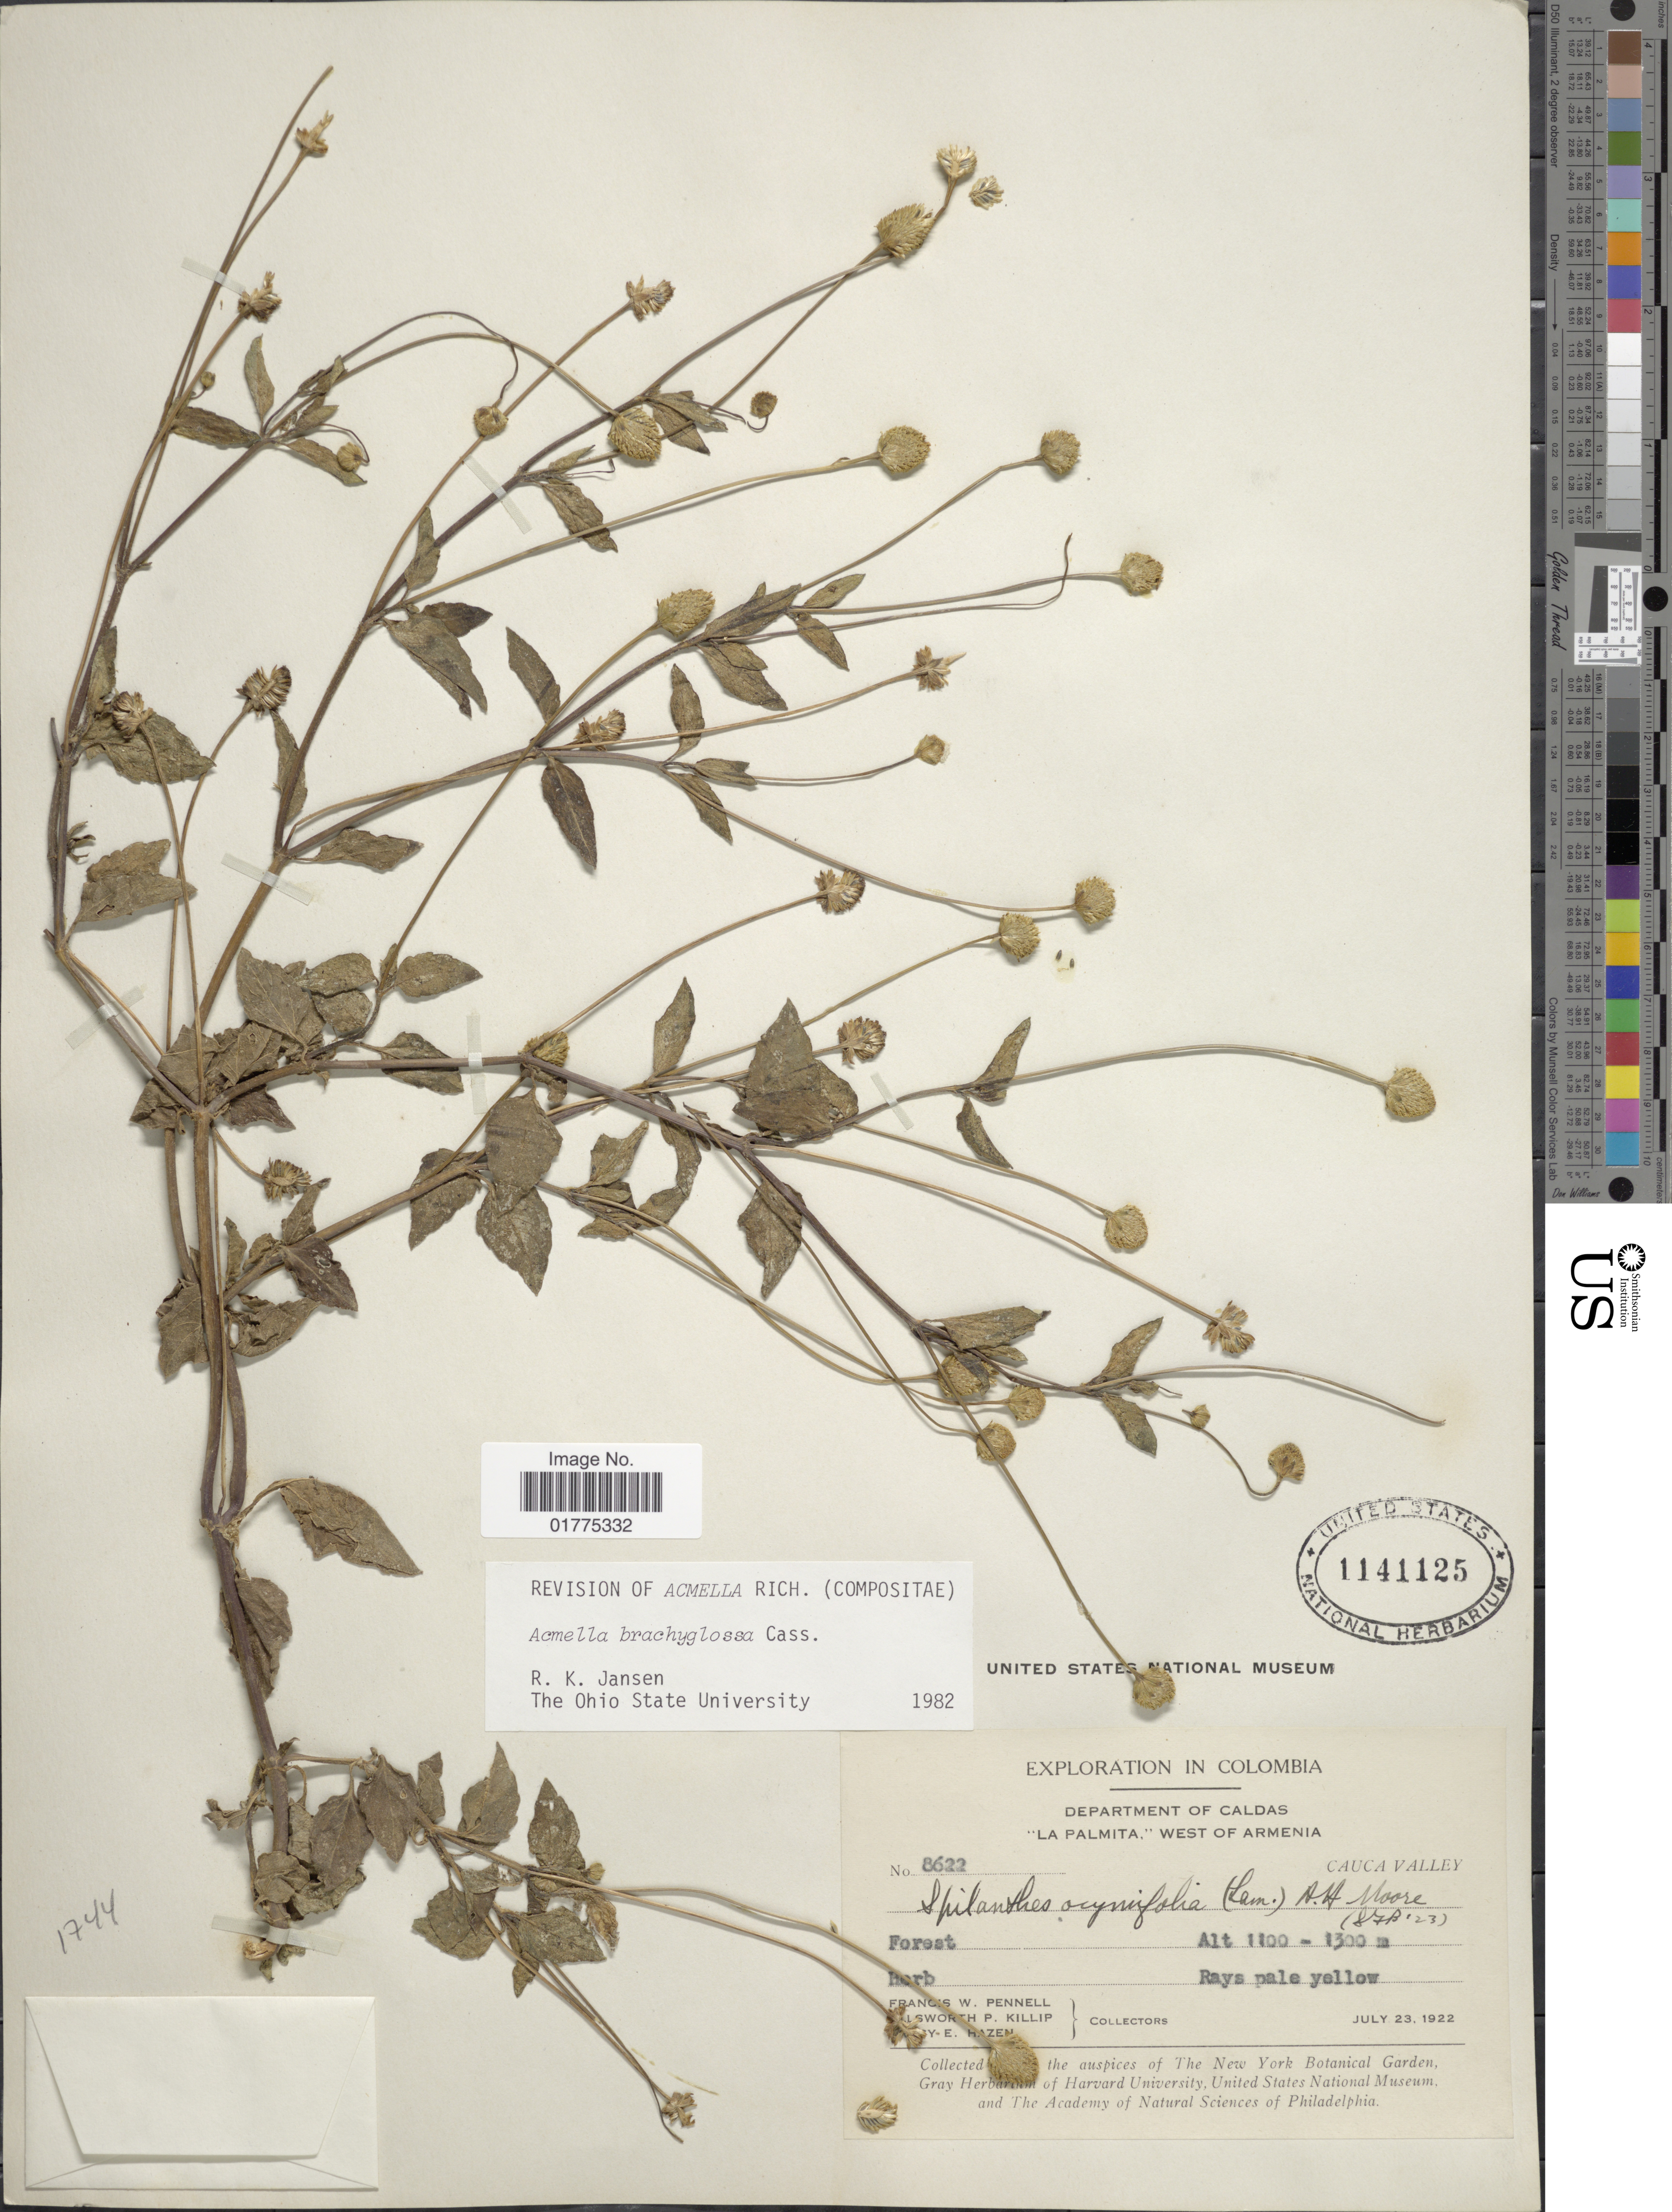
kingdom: Plantae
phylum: Tracheophyta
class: Magnoliopsida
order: Asterales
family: Asteraceae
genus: Acmella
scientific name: Acmella brachyglossa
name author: Cass.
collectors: F. W. Pennell, E. P. Killip & E. Hazen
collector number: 8622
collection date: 1922-07-23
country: Colombia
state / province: Caldas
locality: Department of Caldas, "La Palmita" West of Armenia, Cauca Valley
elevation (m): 1100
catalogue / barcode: US 1141125